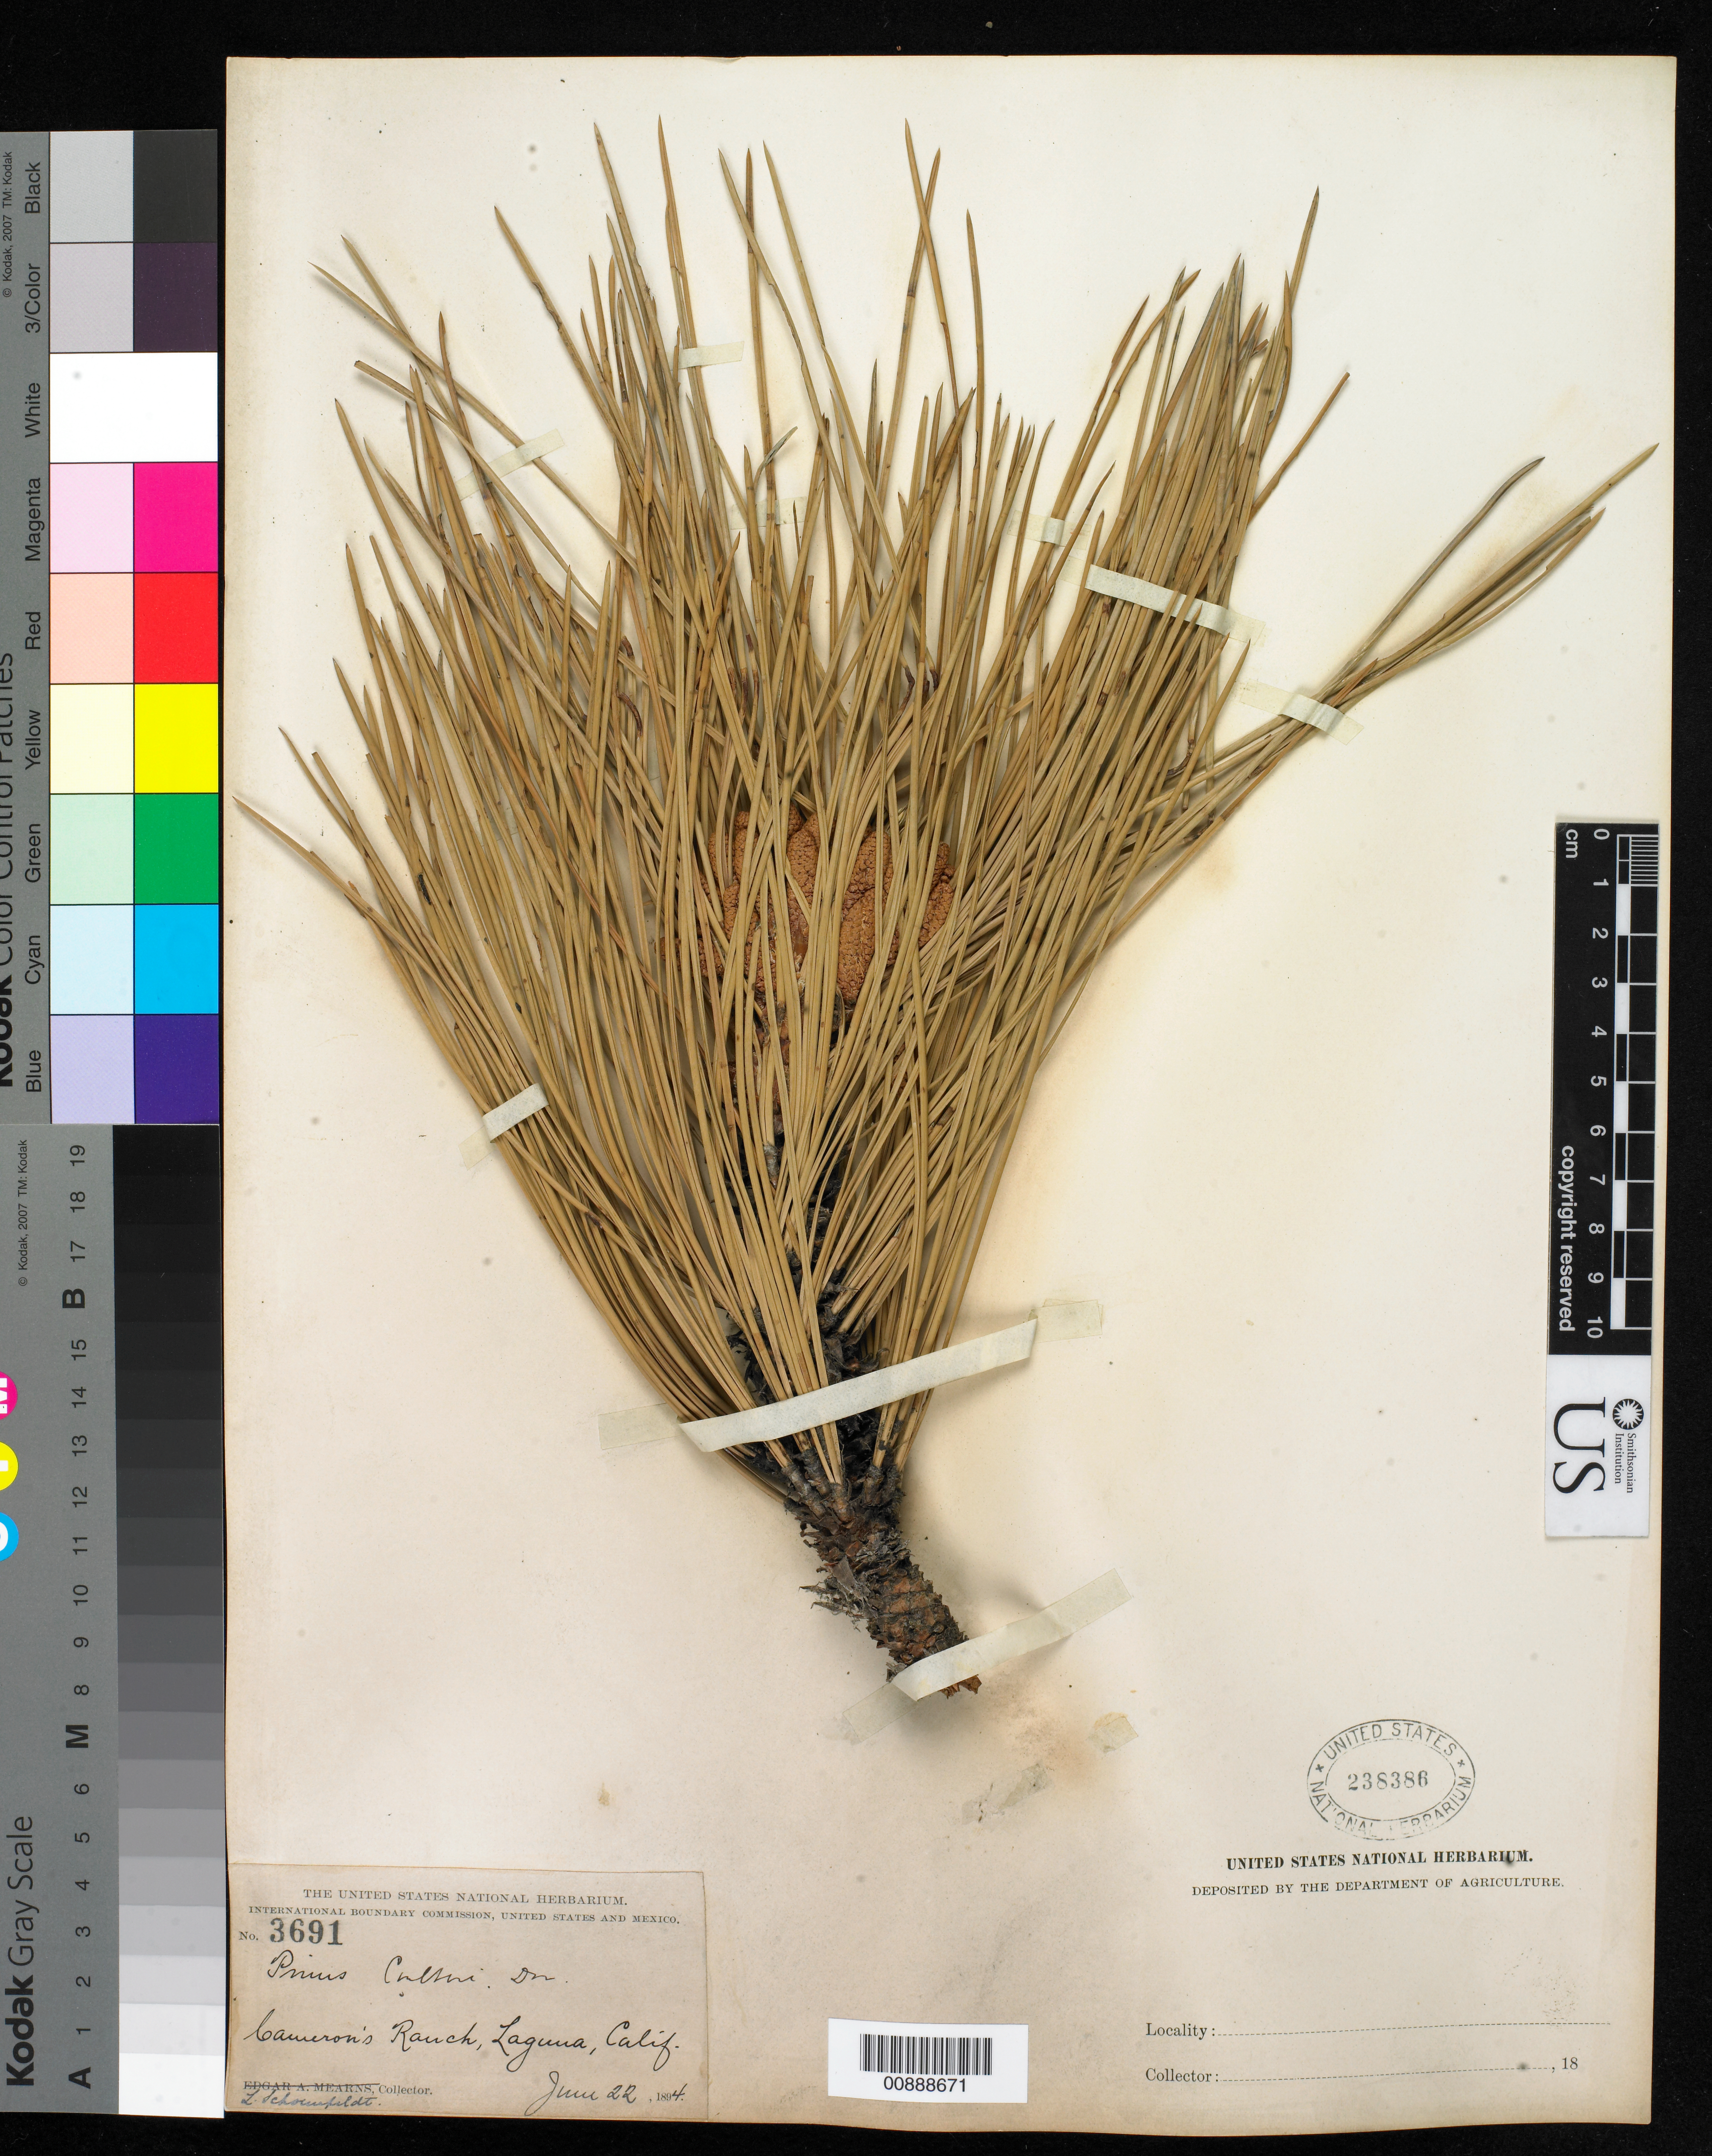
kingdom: Plantae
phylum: Tracheophyta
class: Pinopsida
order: Pinales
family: Pinaceae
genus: Pinus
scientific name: Pinus coulteri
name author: Lamb. ex D. Don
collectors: L. Schoenfeldt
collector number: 3691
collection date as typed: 22 Jun 1894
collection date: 1894-06-22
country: United States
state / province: California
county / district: Orange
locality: Cameron's Ranch, Laguna, California.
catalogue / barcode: US 238386